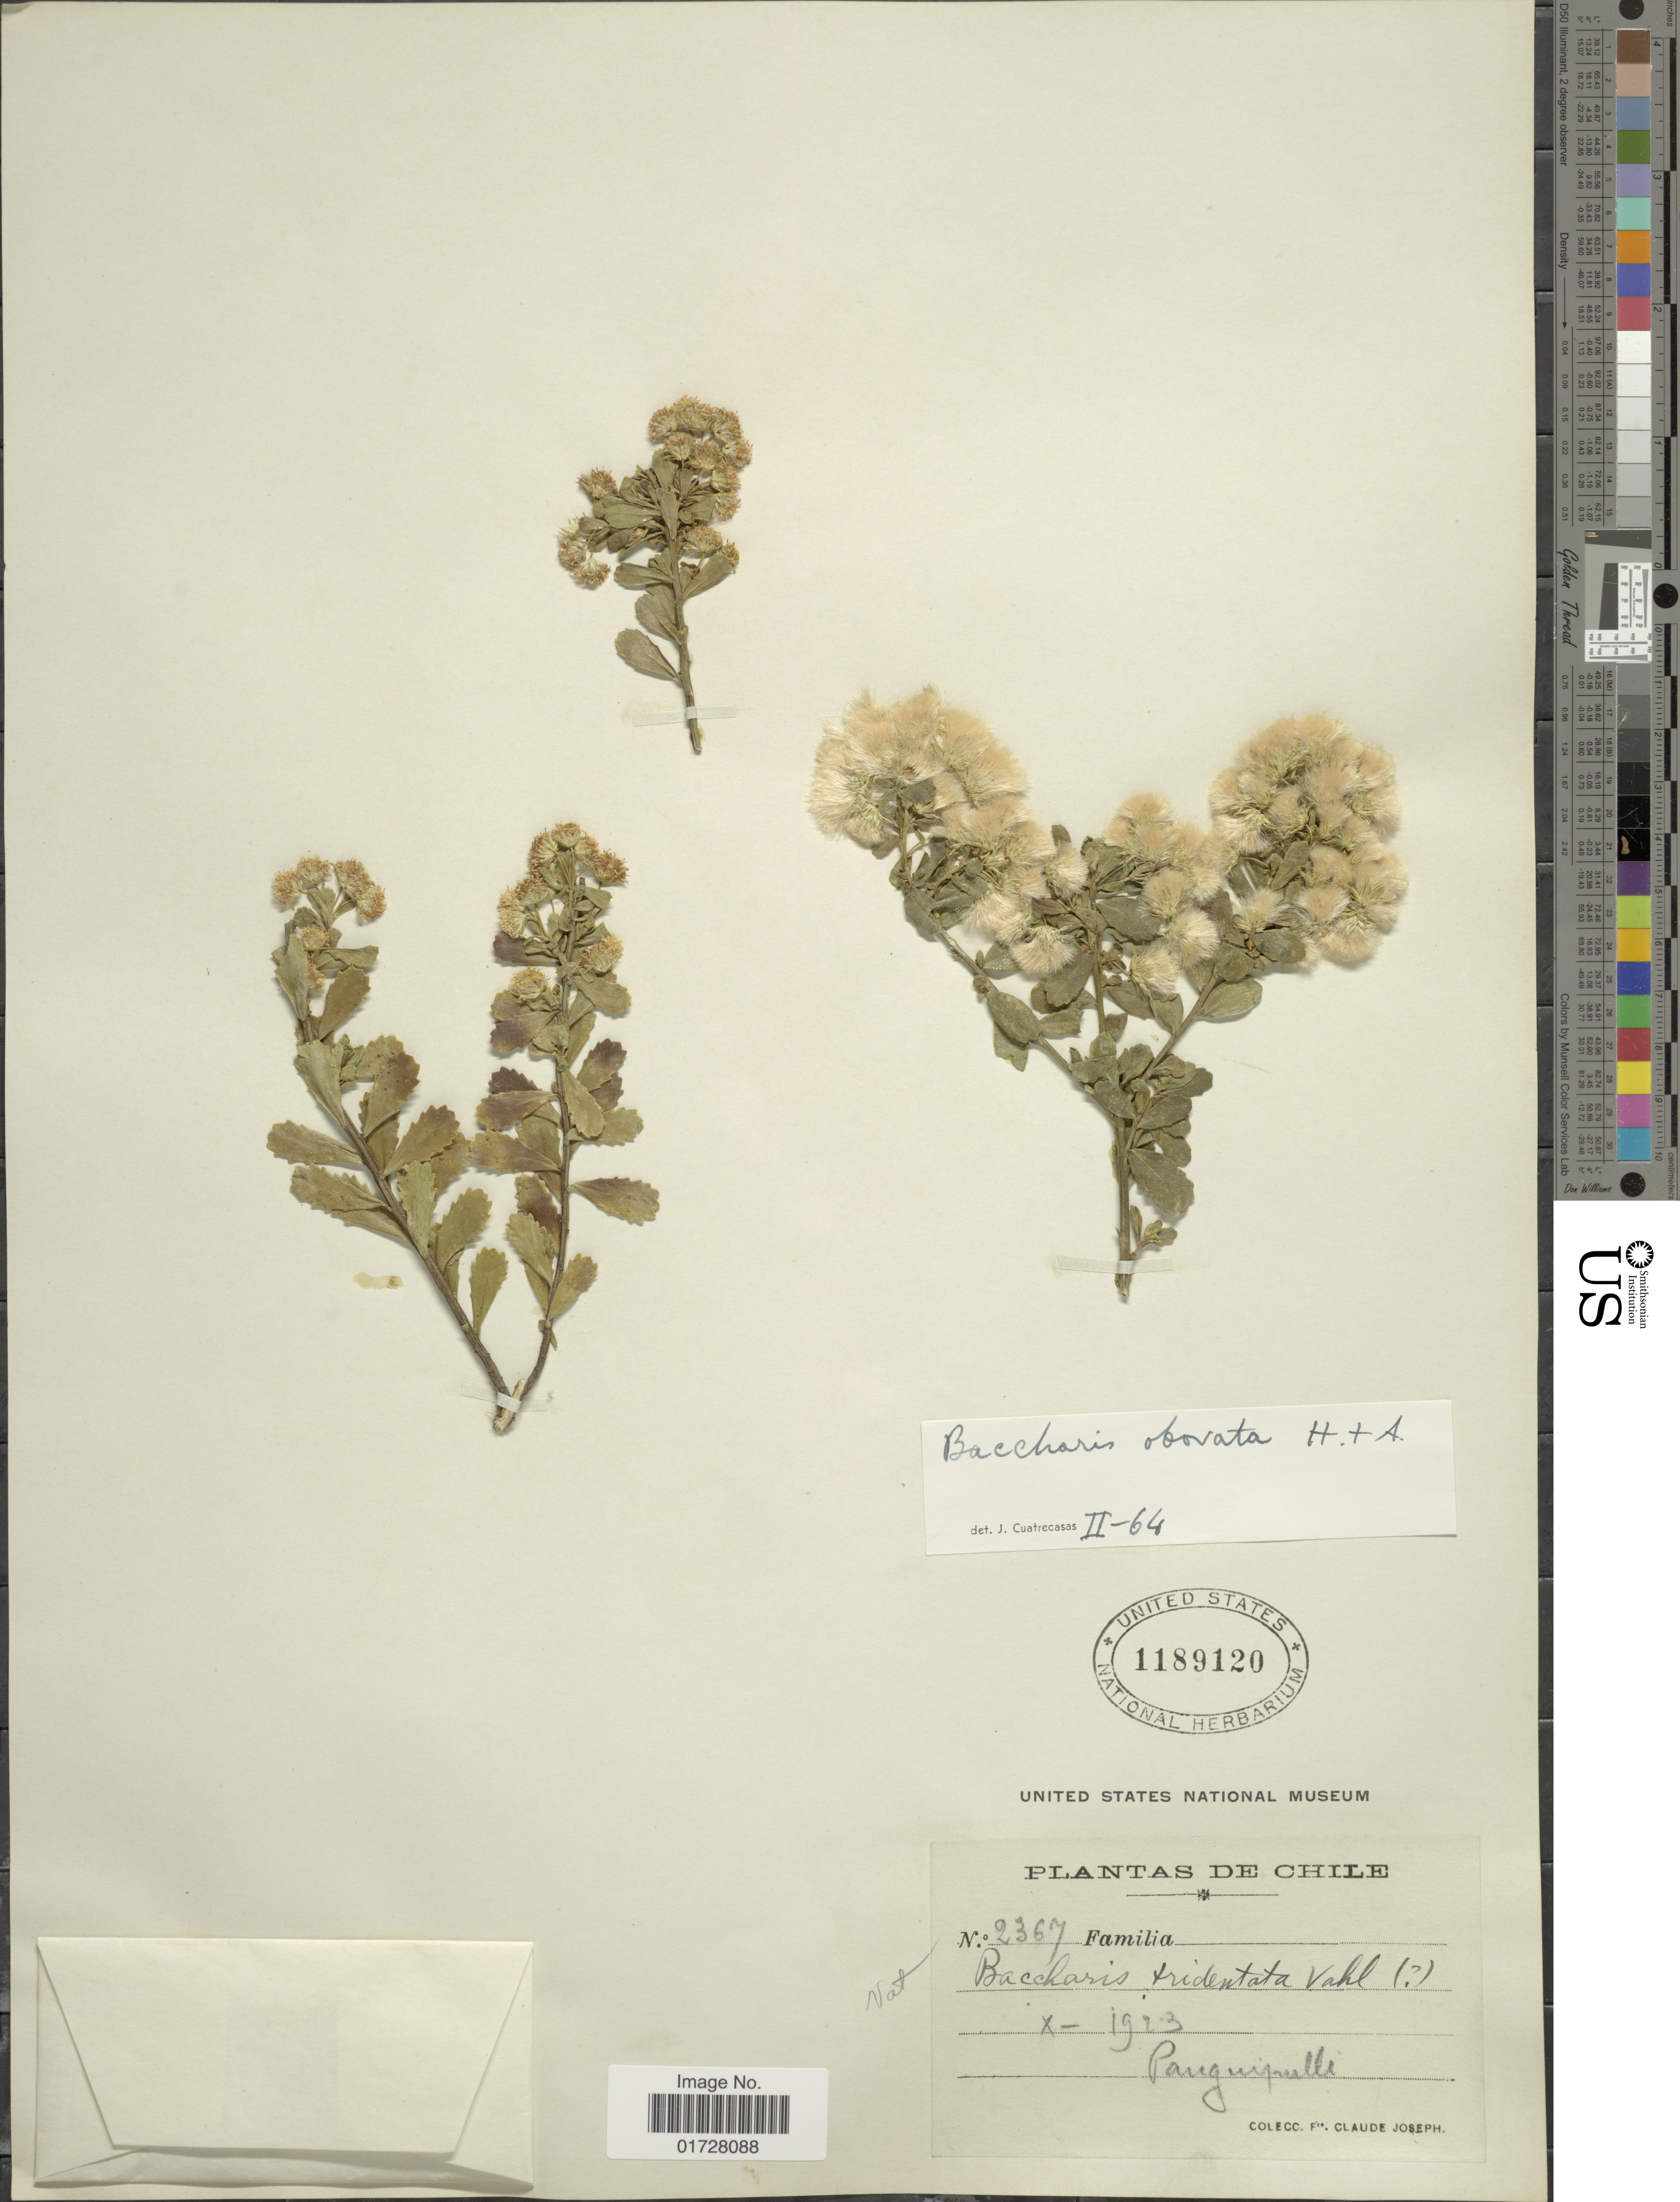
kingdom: Plantae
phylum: Tracheophyta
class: Magnoliopsida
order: Asterales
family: Asteraceae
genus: Baccharis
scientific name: Baccharis concava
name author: (Ruiz & Pav.) Pers.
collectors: Bro. Claude-Joseph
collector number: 2367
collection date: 1923-10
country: Chile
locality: Panguipulli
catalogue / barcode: US 1189120